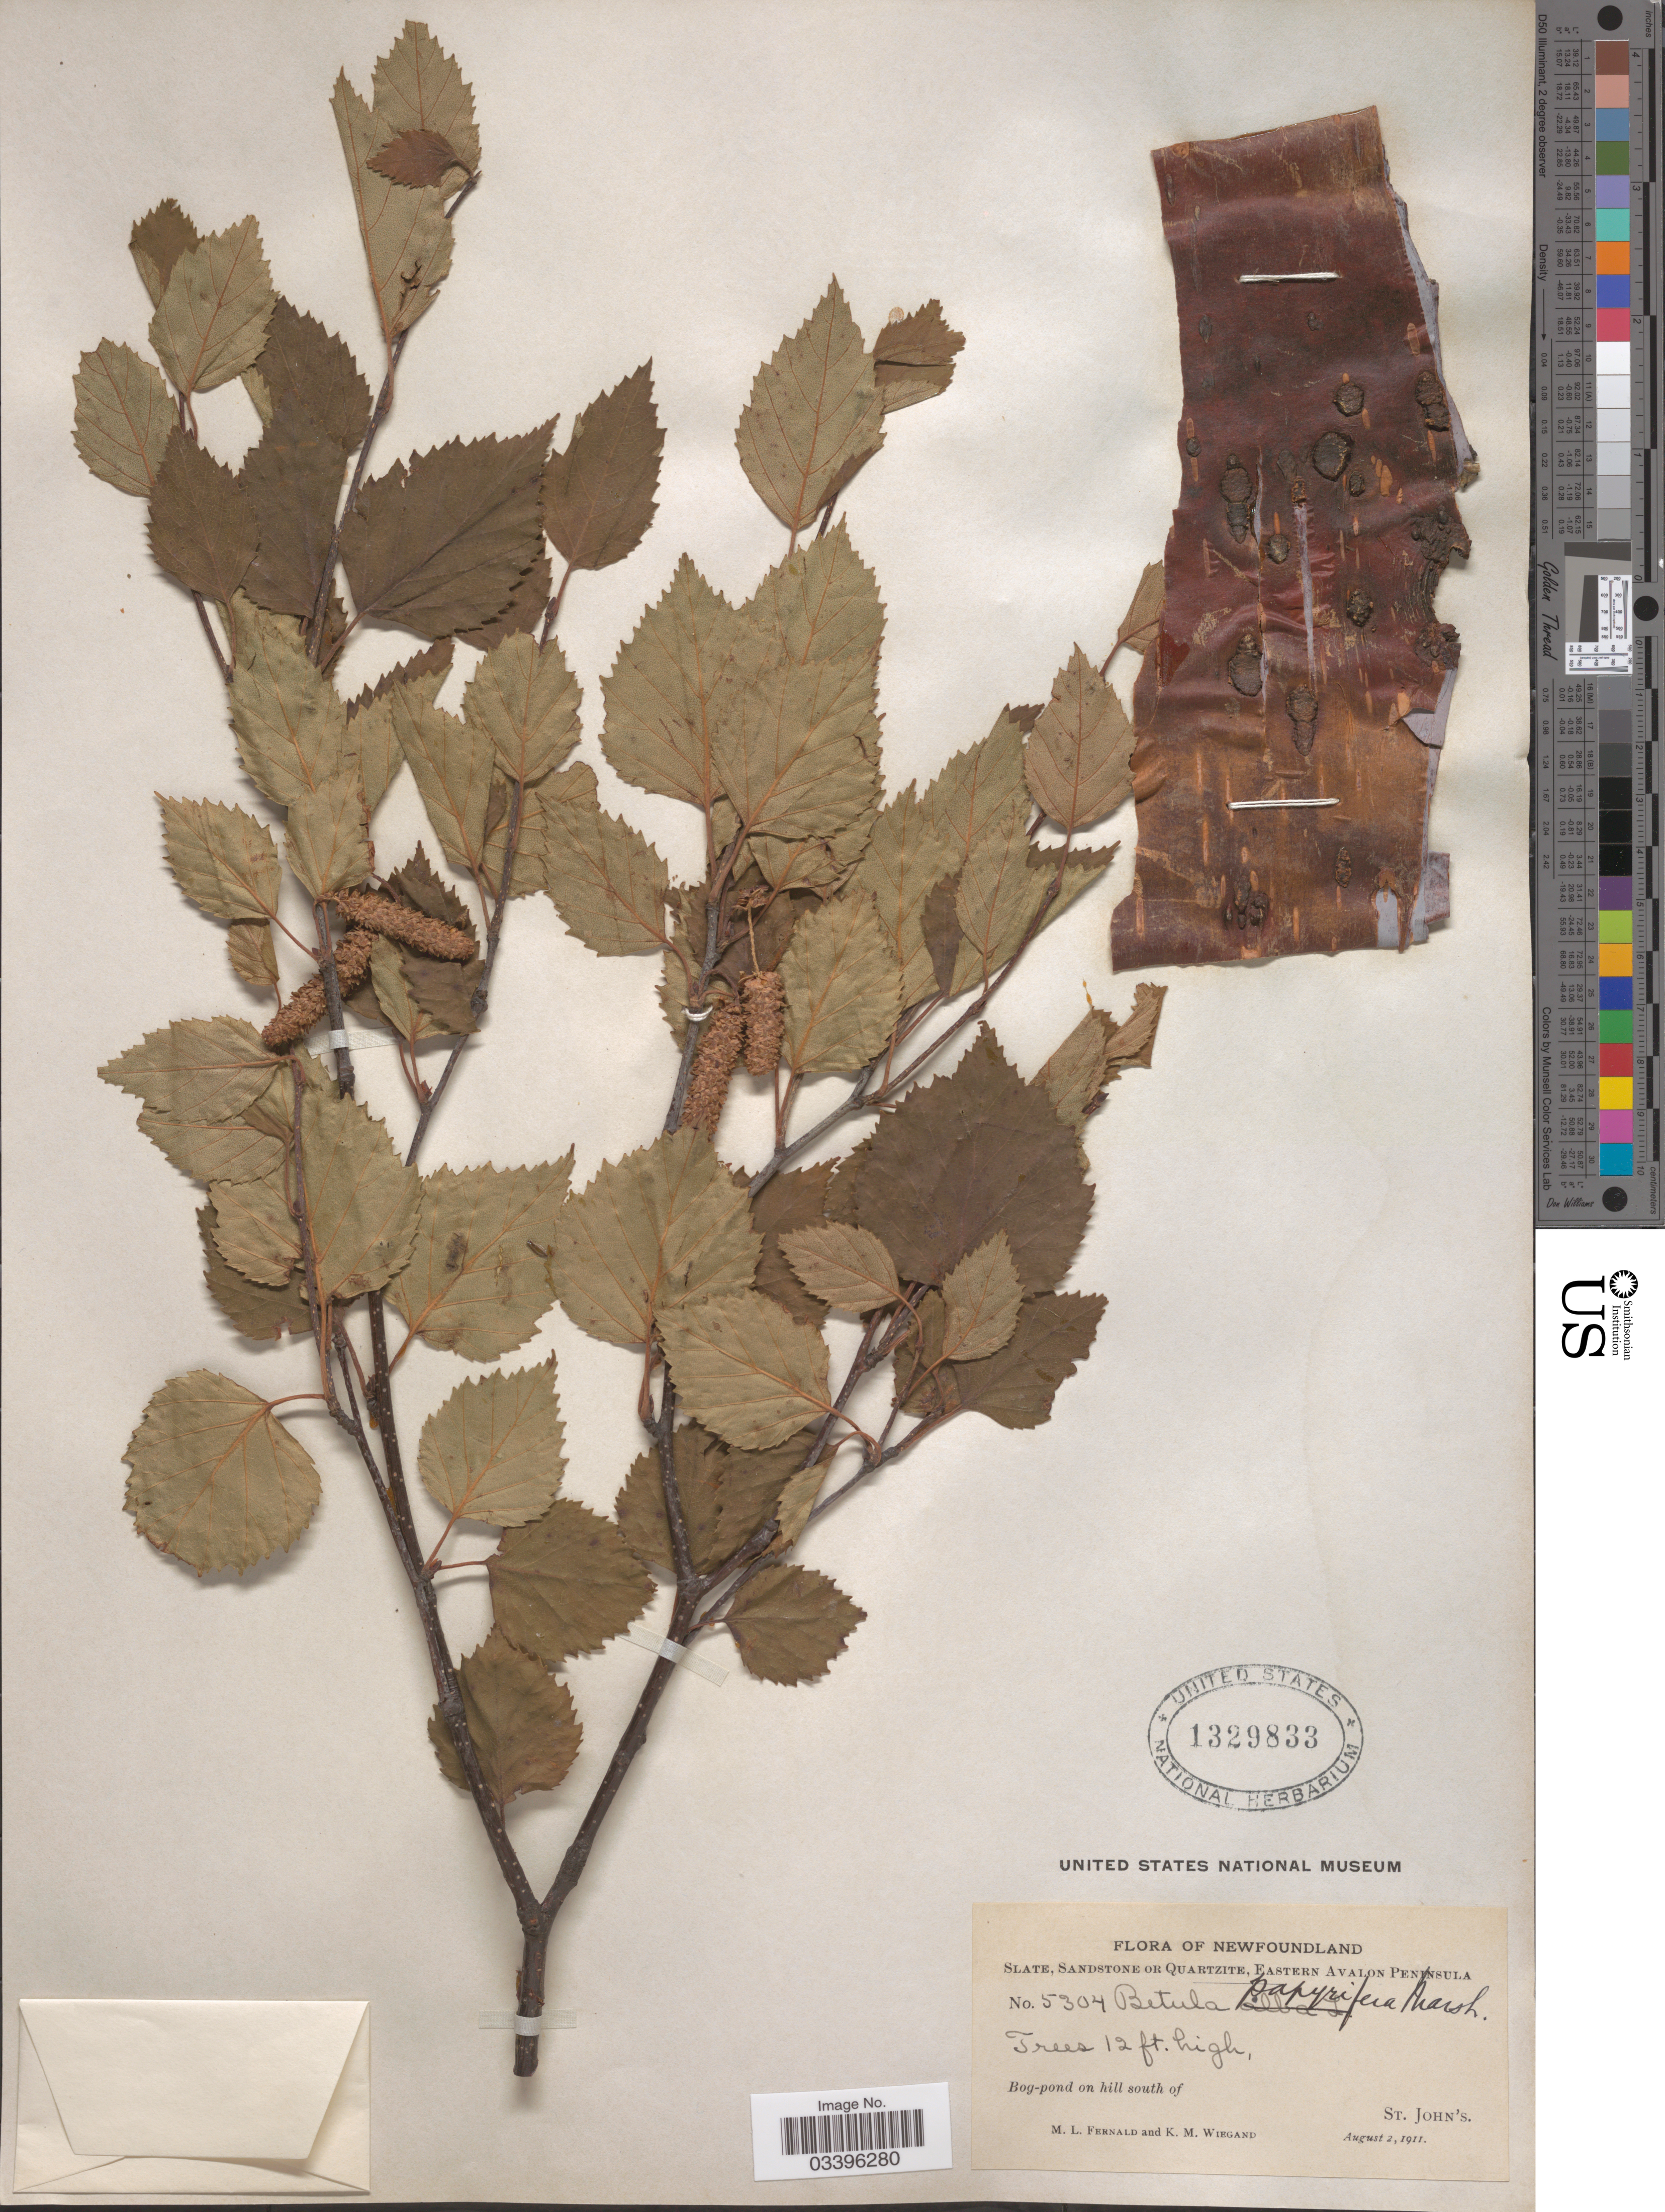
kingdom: Plantae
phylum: Tracheophyta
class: Magnoliopsida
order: Fagales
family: Betulaceae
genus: Betula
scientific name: Betula papyrifera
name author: Marshall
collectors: M. L. Fernald & K. M. Wiegand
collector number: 5304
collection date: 1911-08-02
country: Canada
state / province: Newfoundland and Labrador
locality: Slate, Sandstone or Quartzite, Eastern Avalon Peninsula. Bog-pond on hill south of St. John's.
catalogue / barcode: US 1329833